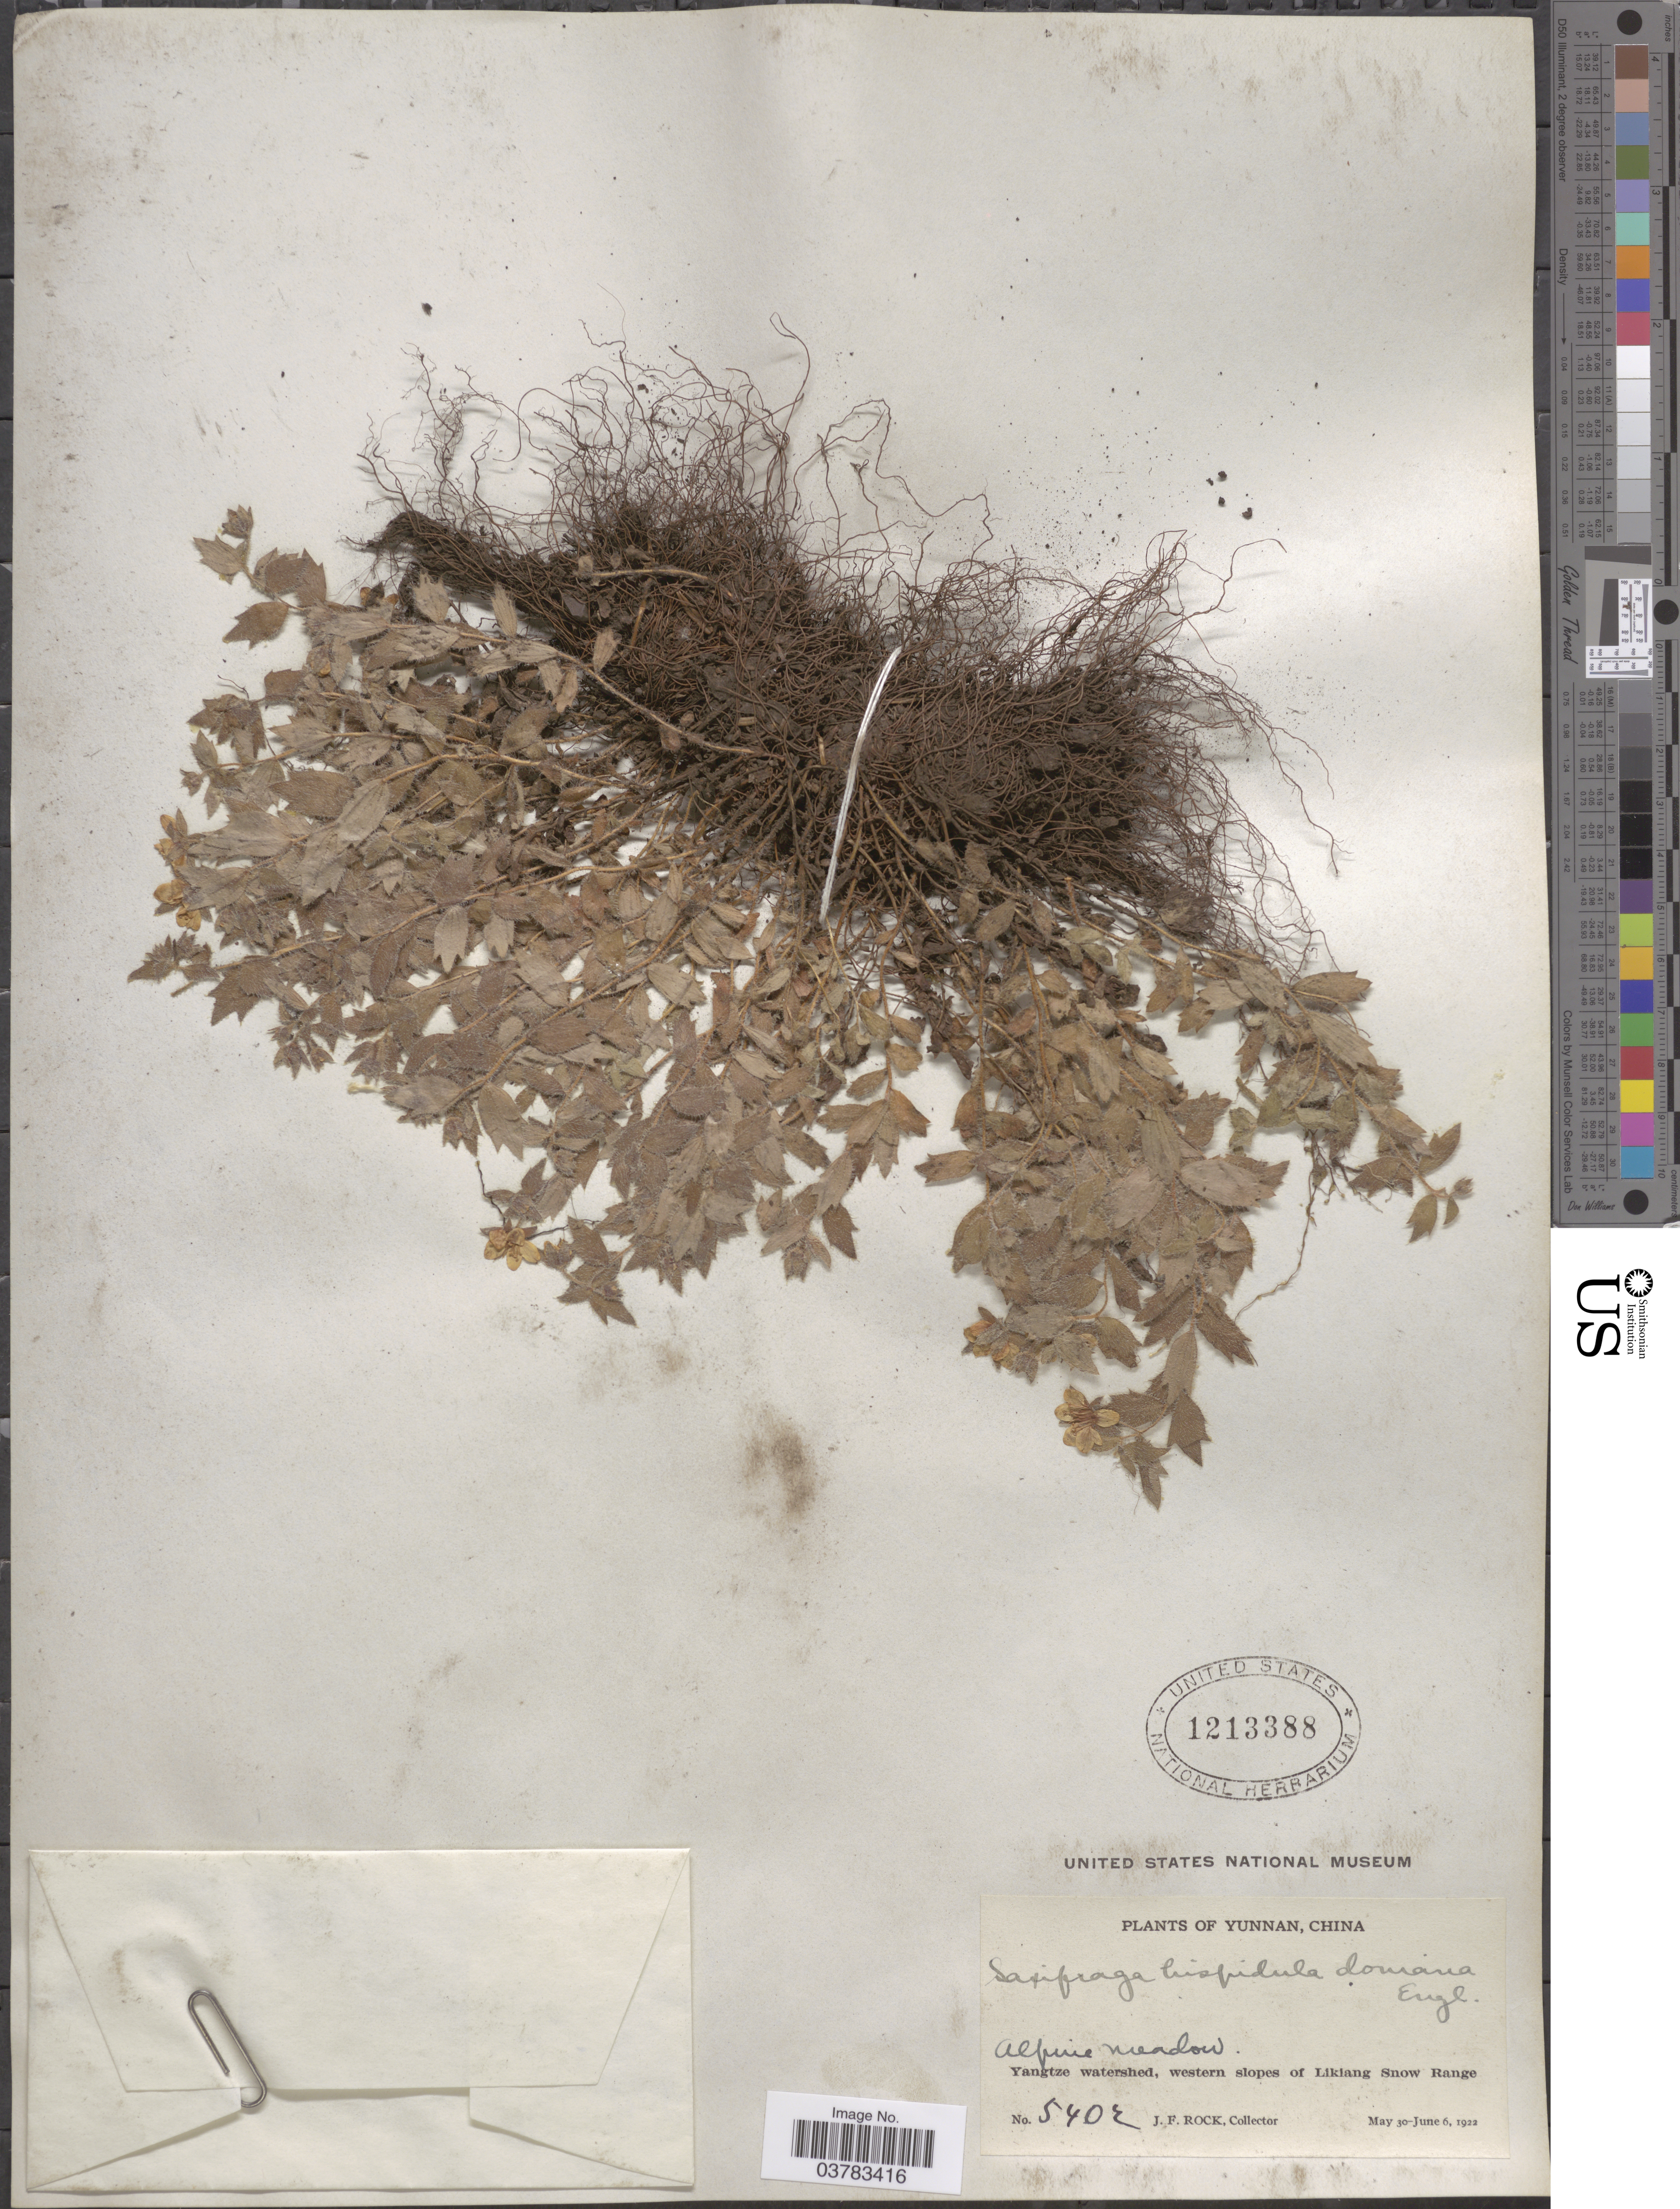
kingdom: Plantae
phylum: Tracheophyta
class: Magnoliopsida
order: Saxifragales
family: Saxifragaceae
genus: Saxifraga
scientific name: Saxifraga hispidula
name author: D. Don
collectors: J. Rock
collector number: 5402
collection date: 1922-05-30/1922-06-06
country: China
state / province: Yunnan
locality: Yangtze watershed, western slopes of Likiang Snow Range.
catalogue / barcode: US 1213388